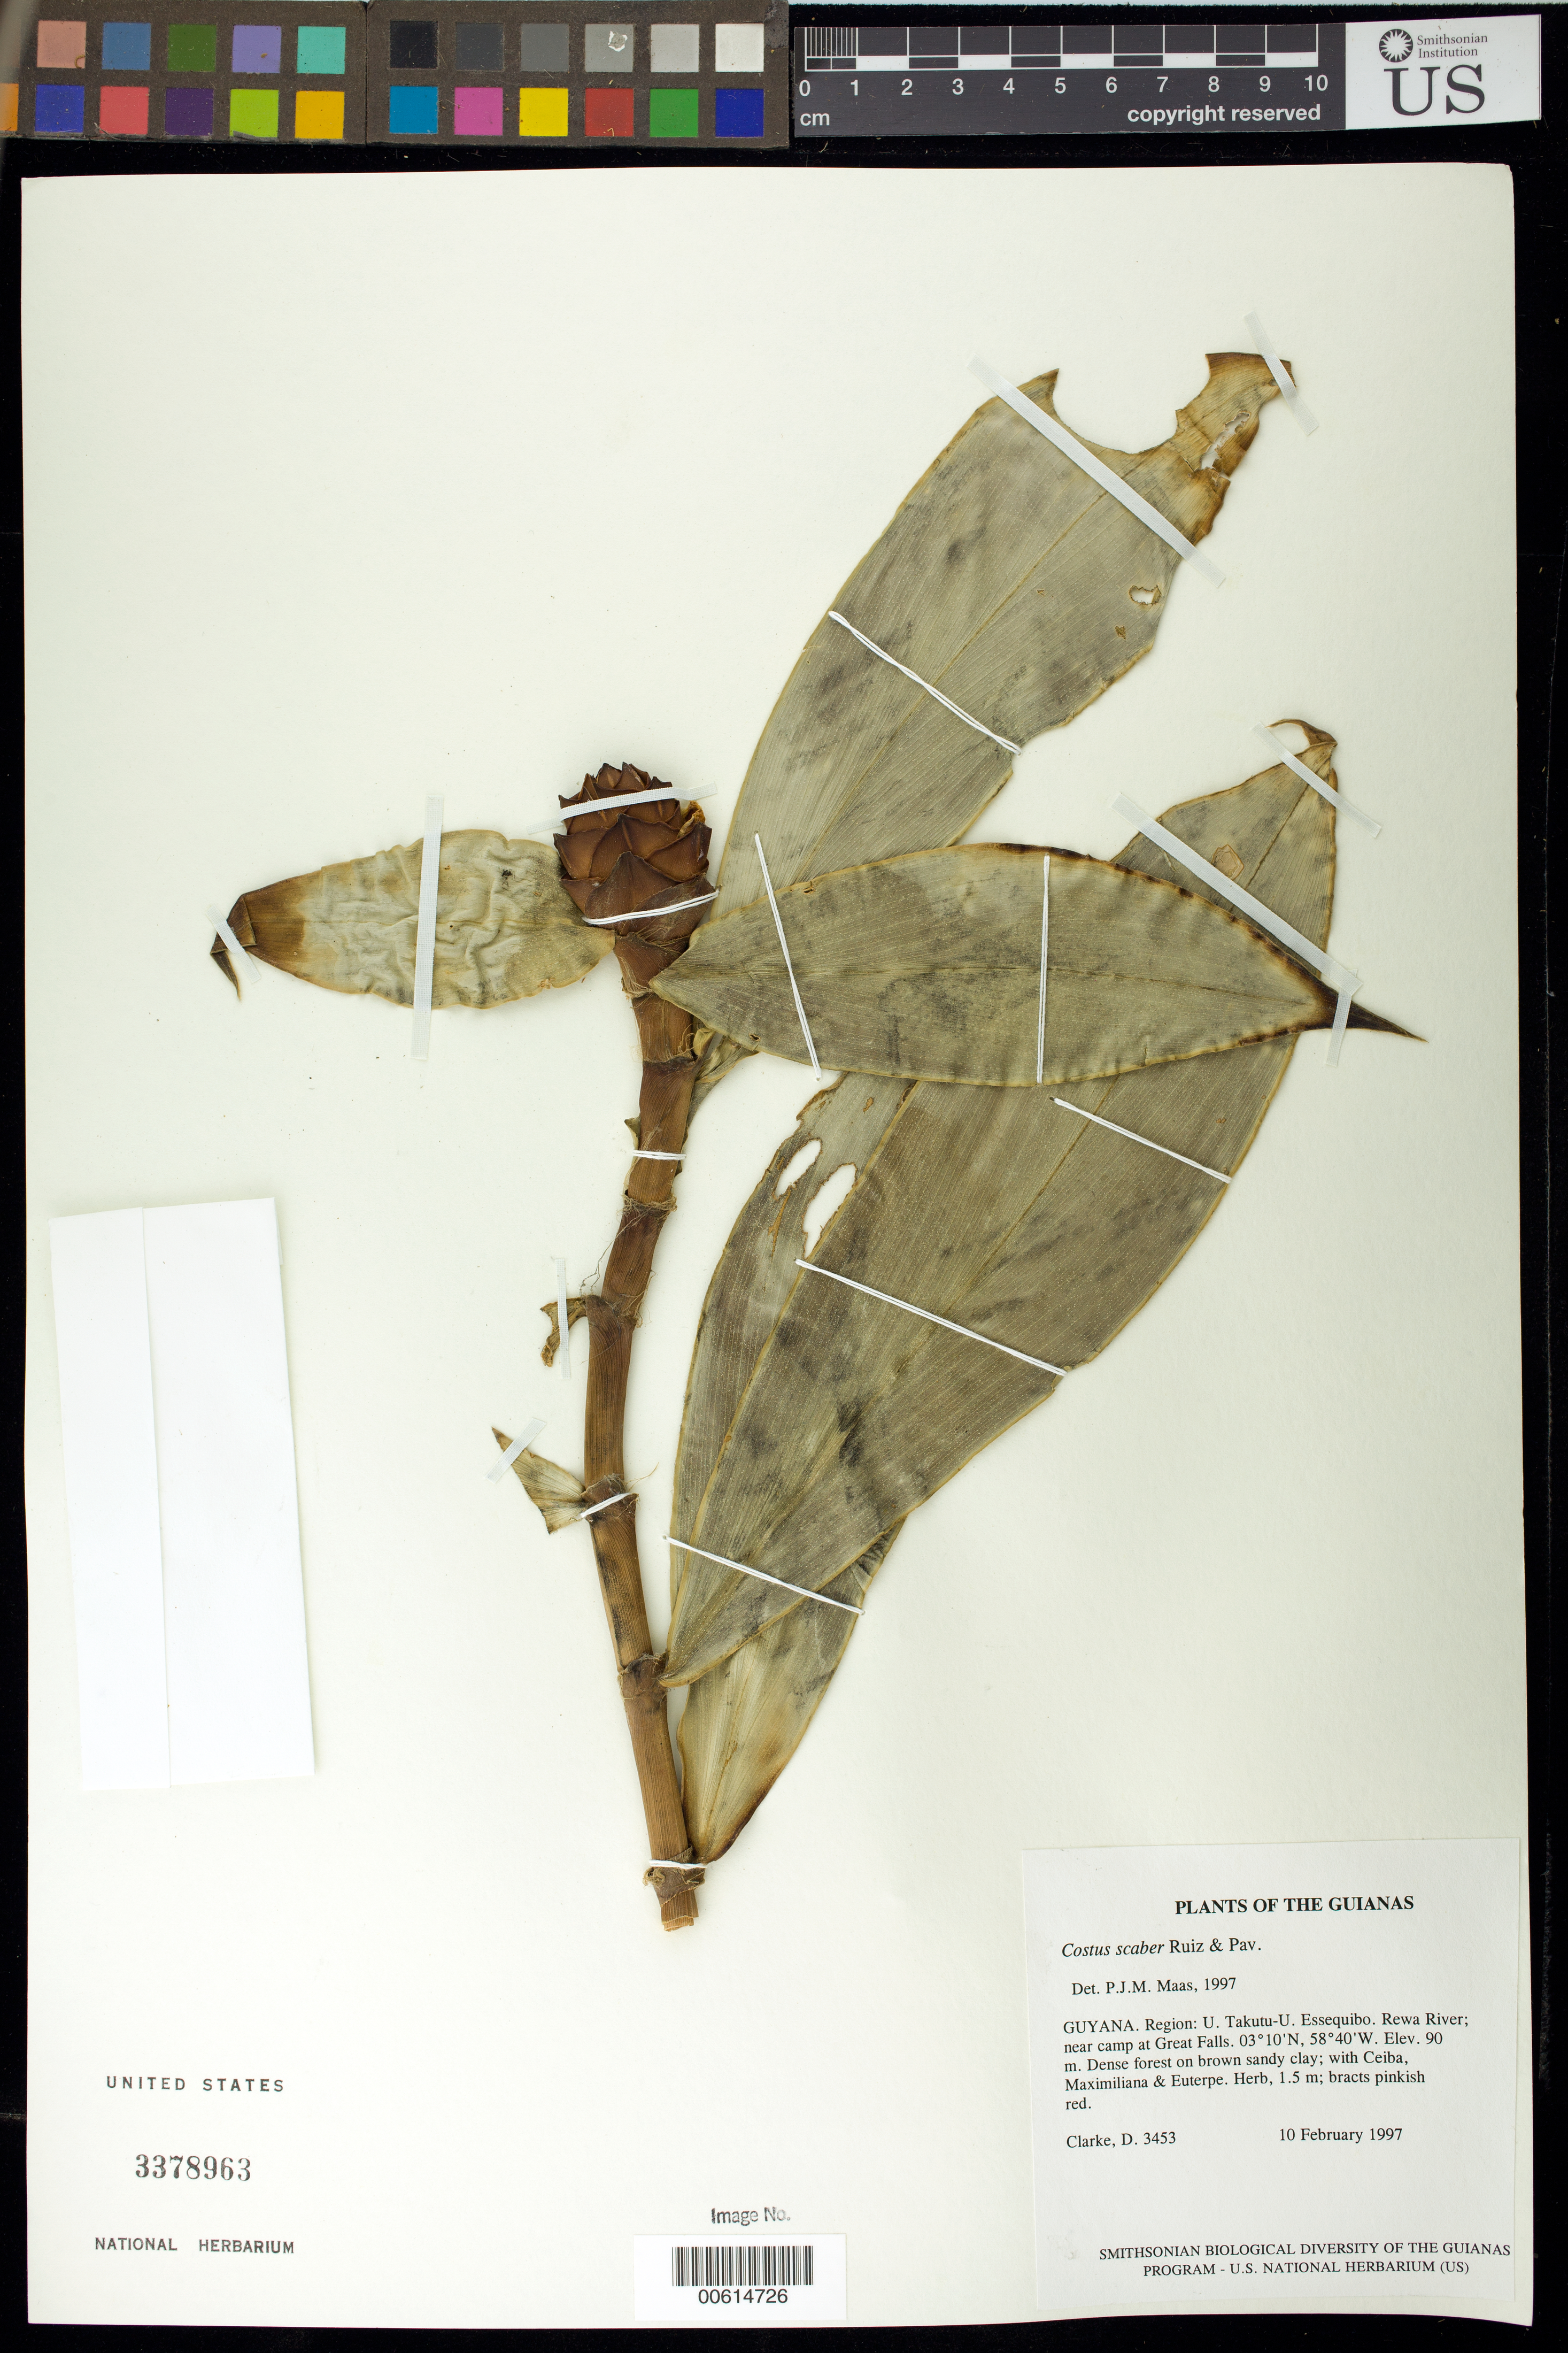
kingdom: Plantae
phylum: Tracheophyta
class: Liliopsida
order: Zingiberales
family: Costaceae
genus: Costus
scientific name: Costus scaber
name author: Ruiz & Pav.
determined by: Maas, Paul J. M.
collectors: H. D. Clarke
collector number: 3453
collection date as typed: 10 February 1997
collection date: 1997-02-10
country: Guyana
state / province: U. Takutu-U. Essequibo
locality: Rewa River; near camp at Great Falls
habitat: Dense forest on brown sandy clay; with Ceiba, Maximiliana & Euterpe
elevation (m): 90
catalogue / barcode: US 3378963